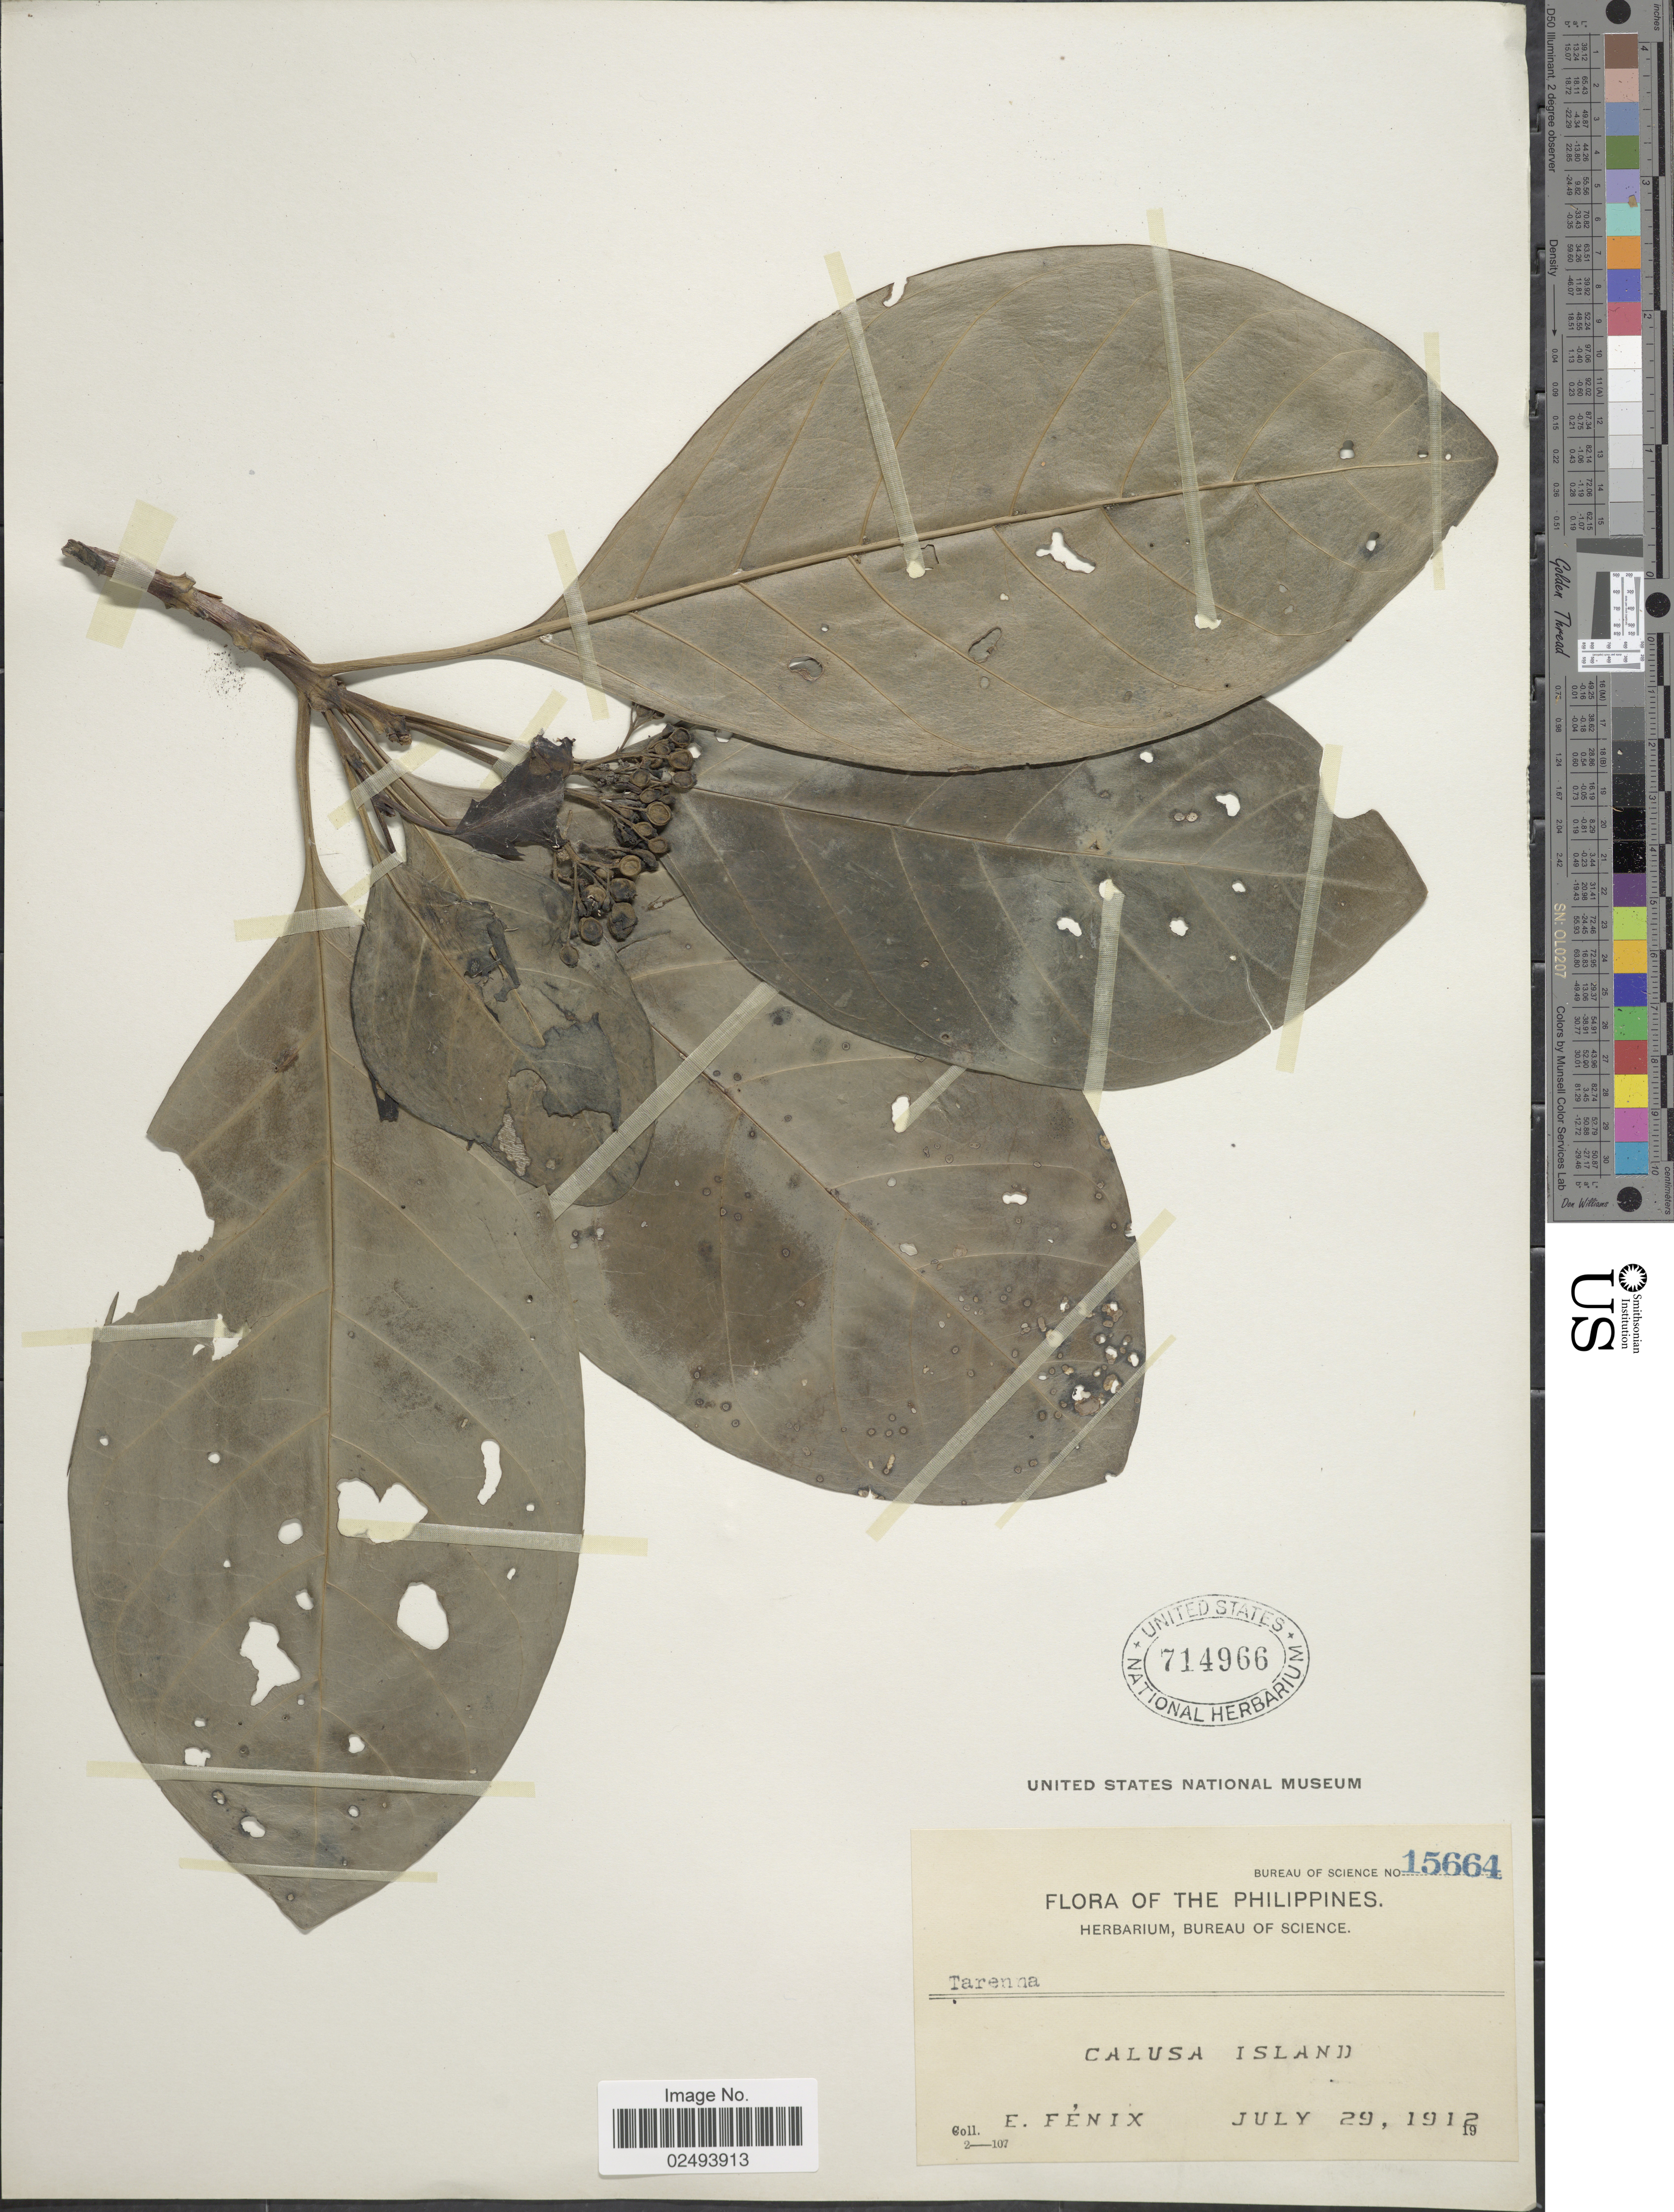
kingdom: Plantae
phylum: Tracheophyta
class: Magnoliopsida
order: Gentianales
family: Rubiaceae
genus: Tarenna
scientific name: Tarenna sp.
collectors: E. Fénix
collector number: Bureau of Science 15664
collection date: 1912-07-29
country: Philippines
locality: Calusa Island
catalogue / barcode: US 714966